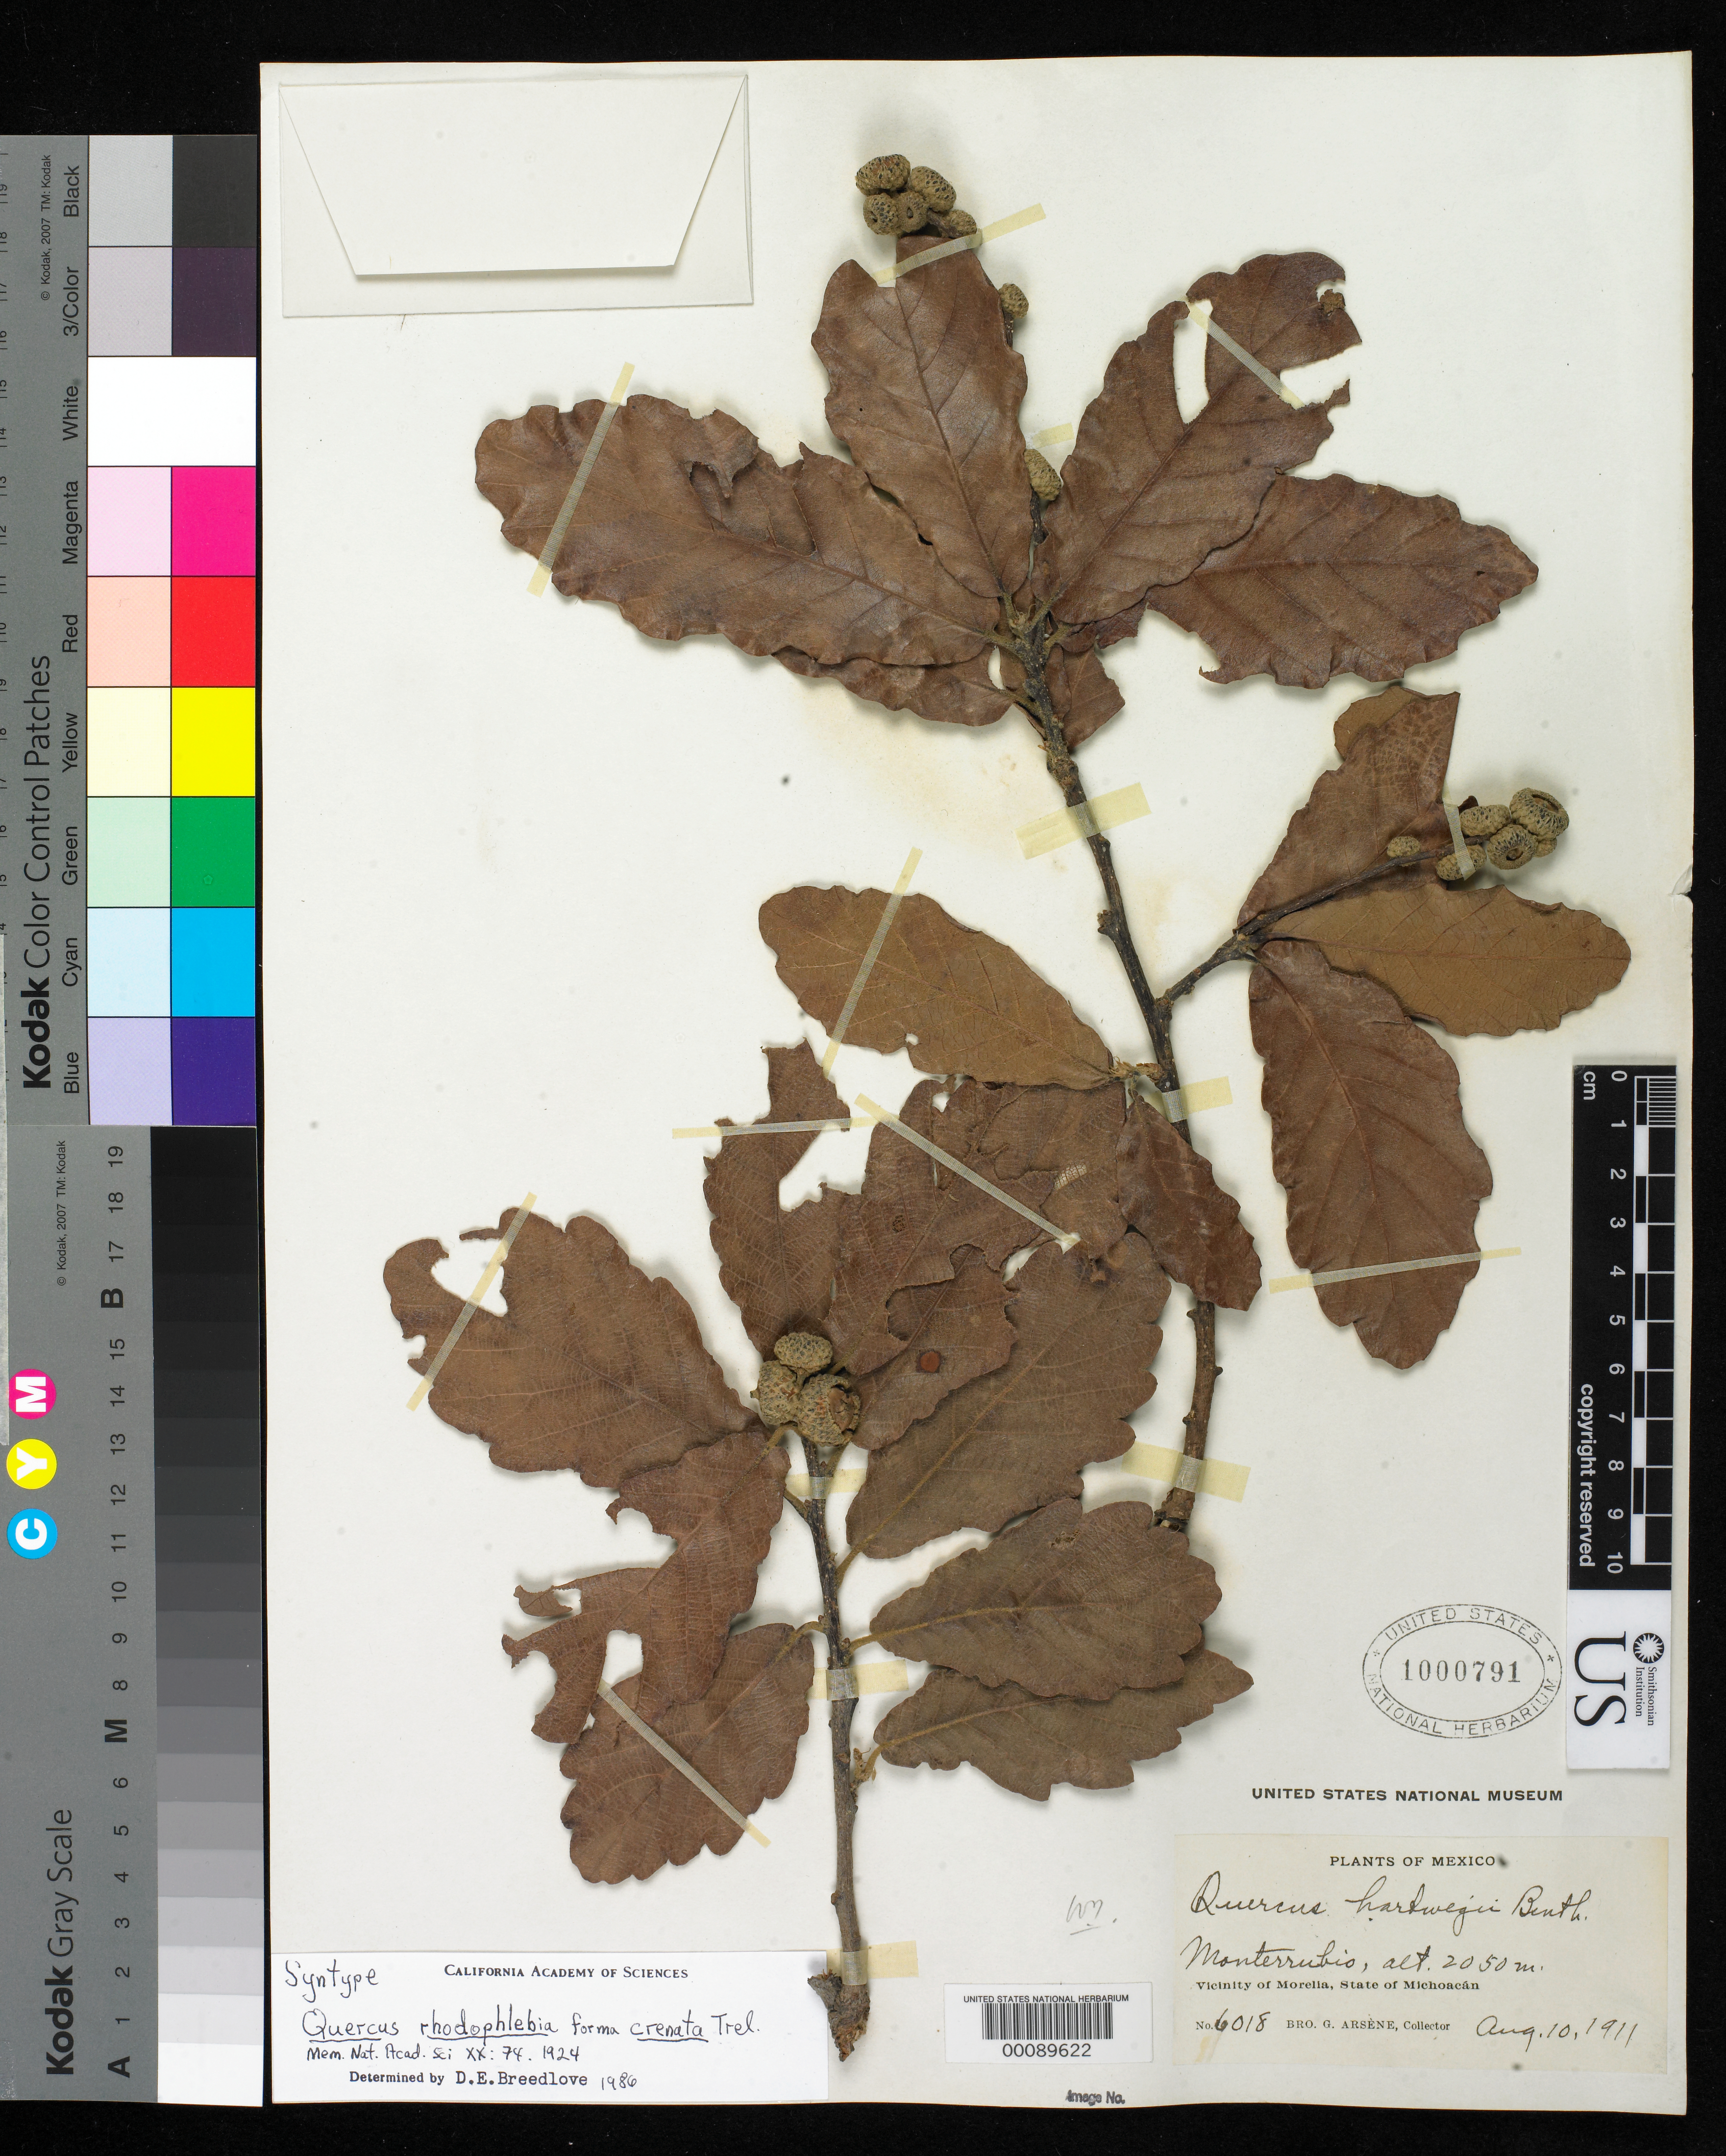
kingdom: Plantae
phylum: Tracheophyta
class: Magnoliopsida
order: Fagales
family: Fagaceae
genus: Quercus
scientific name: Quercus rhodophlebia f. crenata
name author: Trel.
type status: Syntype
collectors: Bro. G. Arsène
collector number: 6018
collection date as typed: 10 Aug 1911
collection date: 1911-08-10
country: Mexico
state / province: Michoacán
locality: Vicinity of Morelia, Monterrubio.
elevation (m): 2050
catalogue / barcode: US 1000791